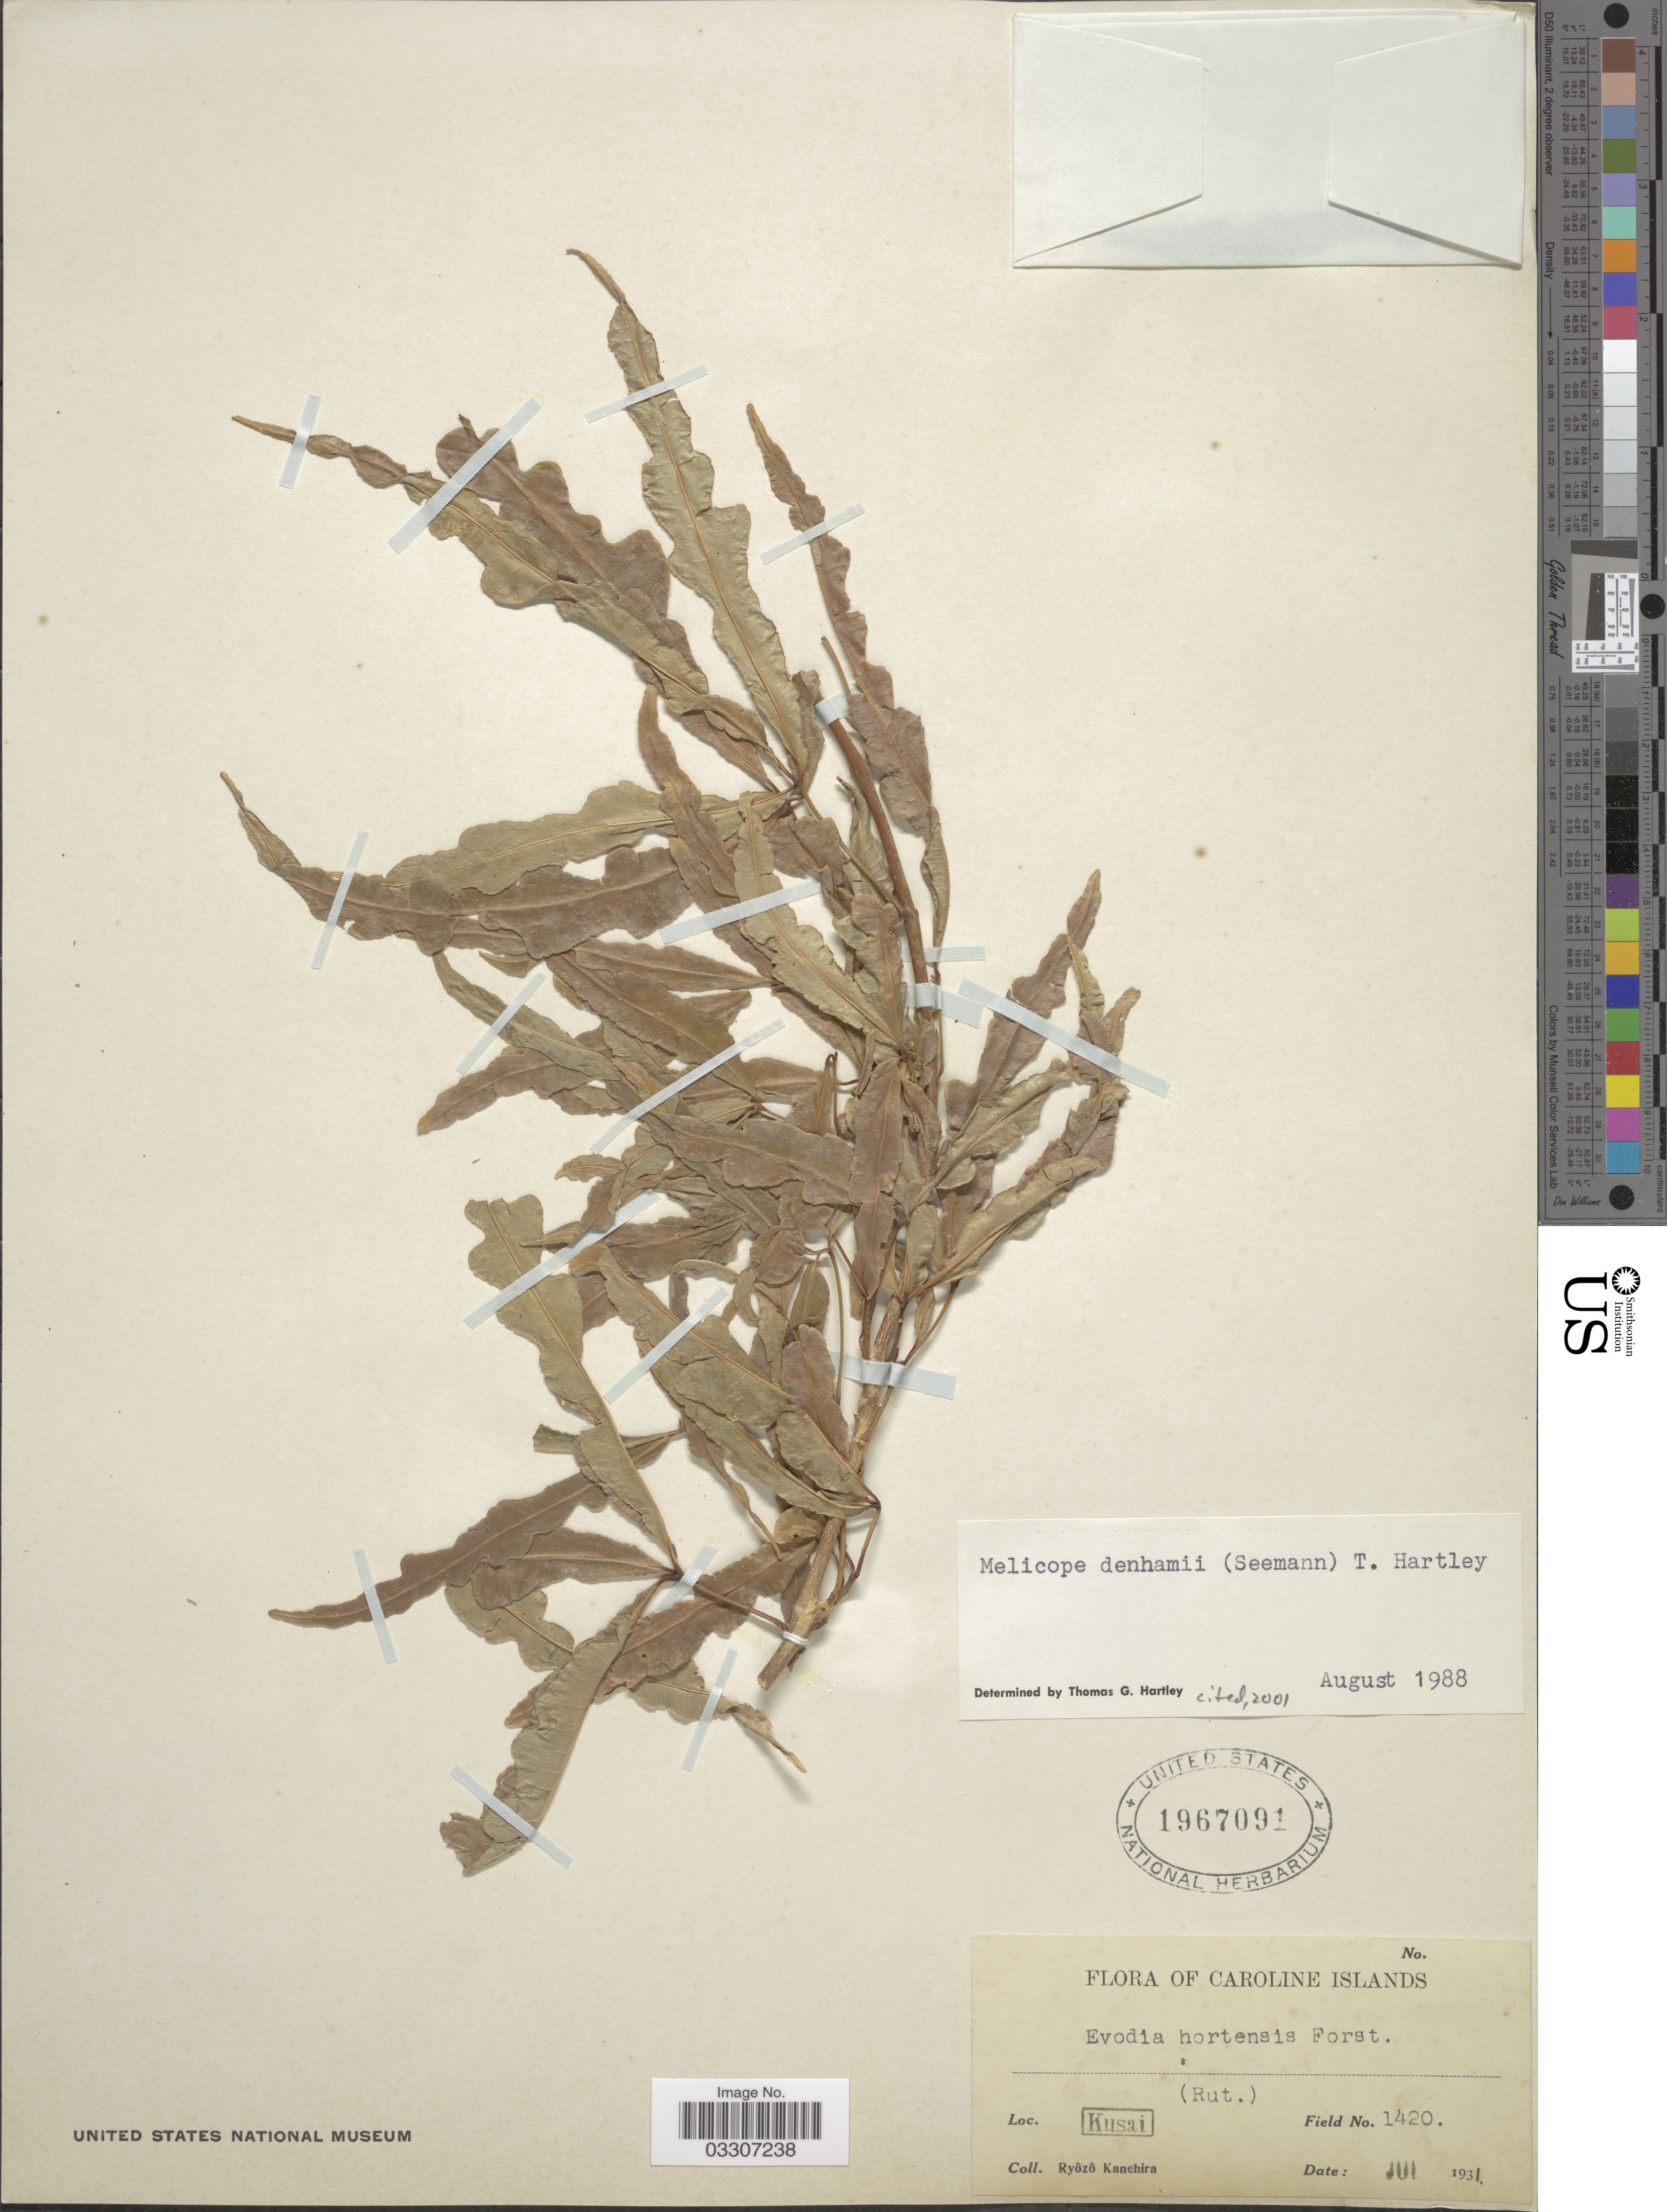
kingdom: Plantae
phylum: Tracheophyta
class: Magnoliopsida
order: Sapindales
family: Rutaceae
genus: Melicope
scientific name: Melicope denhamii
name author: (Seem.) T.G. Hartley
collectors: R. Kanehira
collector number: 1420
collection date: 1931-07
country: Micronesia, Federated States of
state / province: Kosrae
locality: Caroline Islands. Kusai.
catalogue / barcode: US 1967091